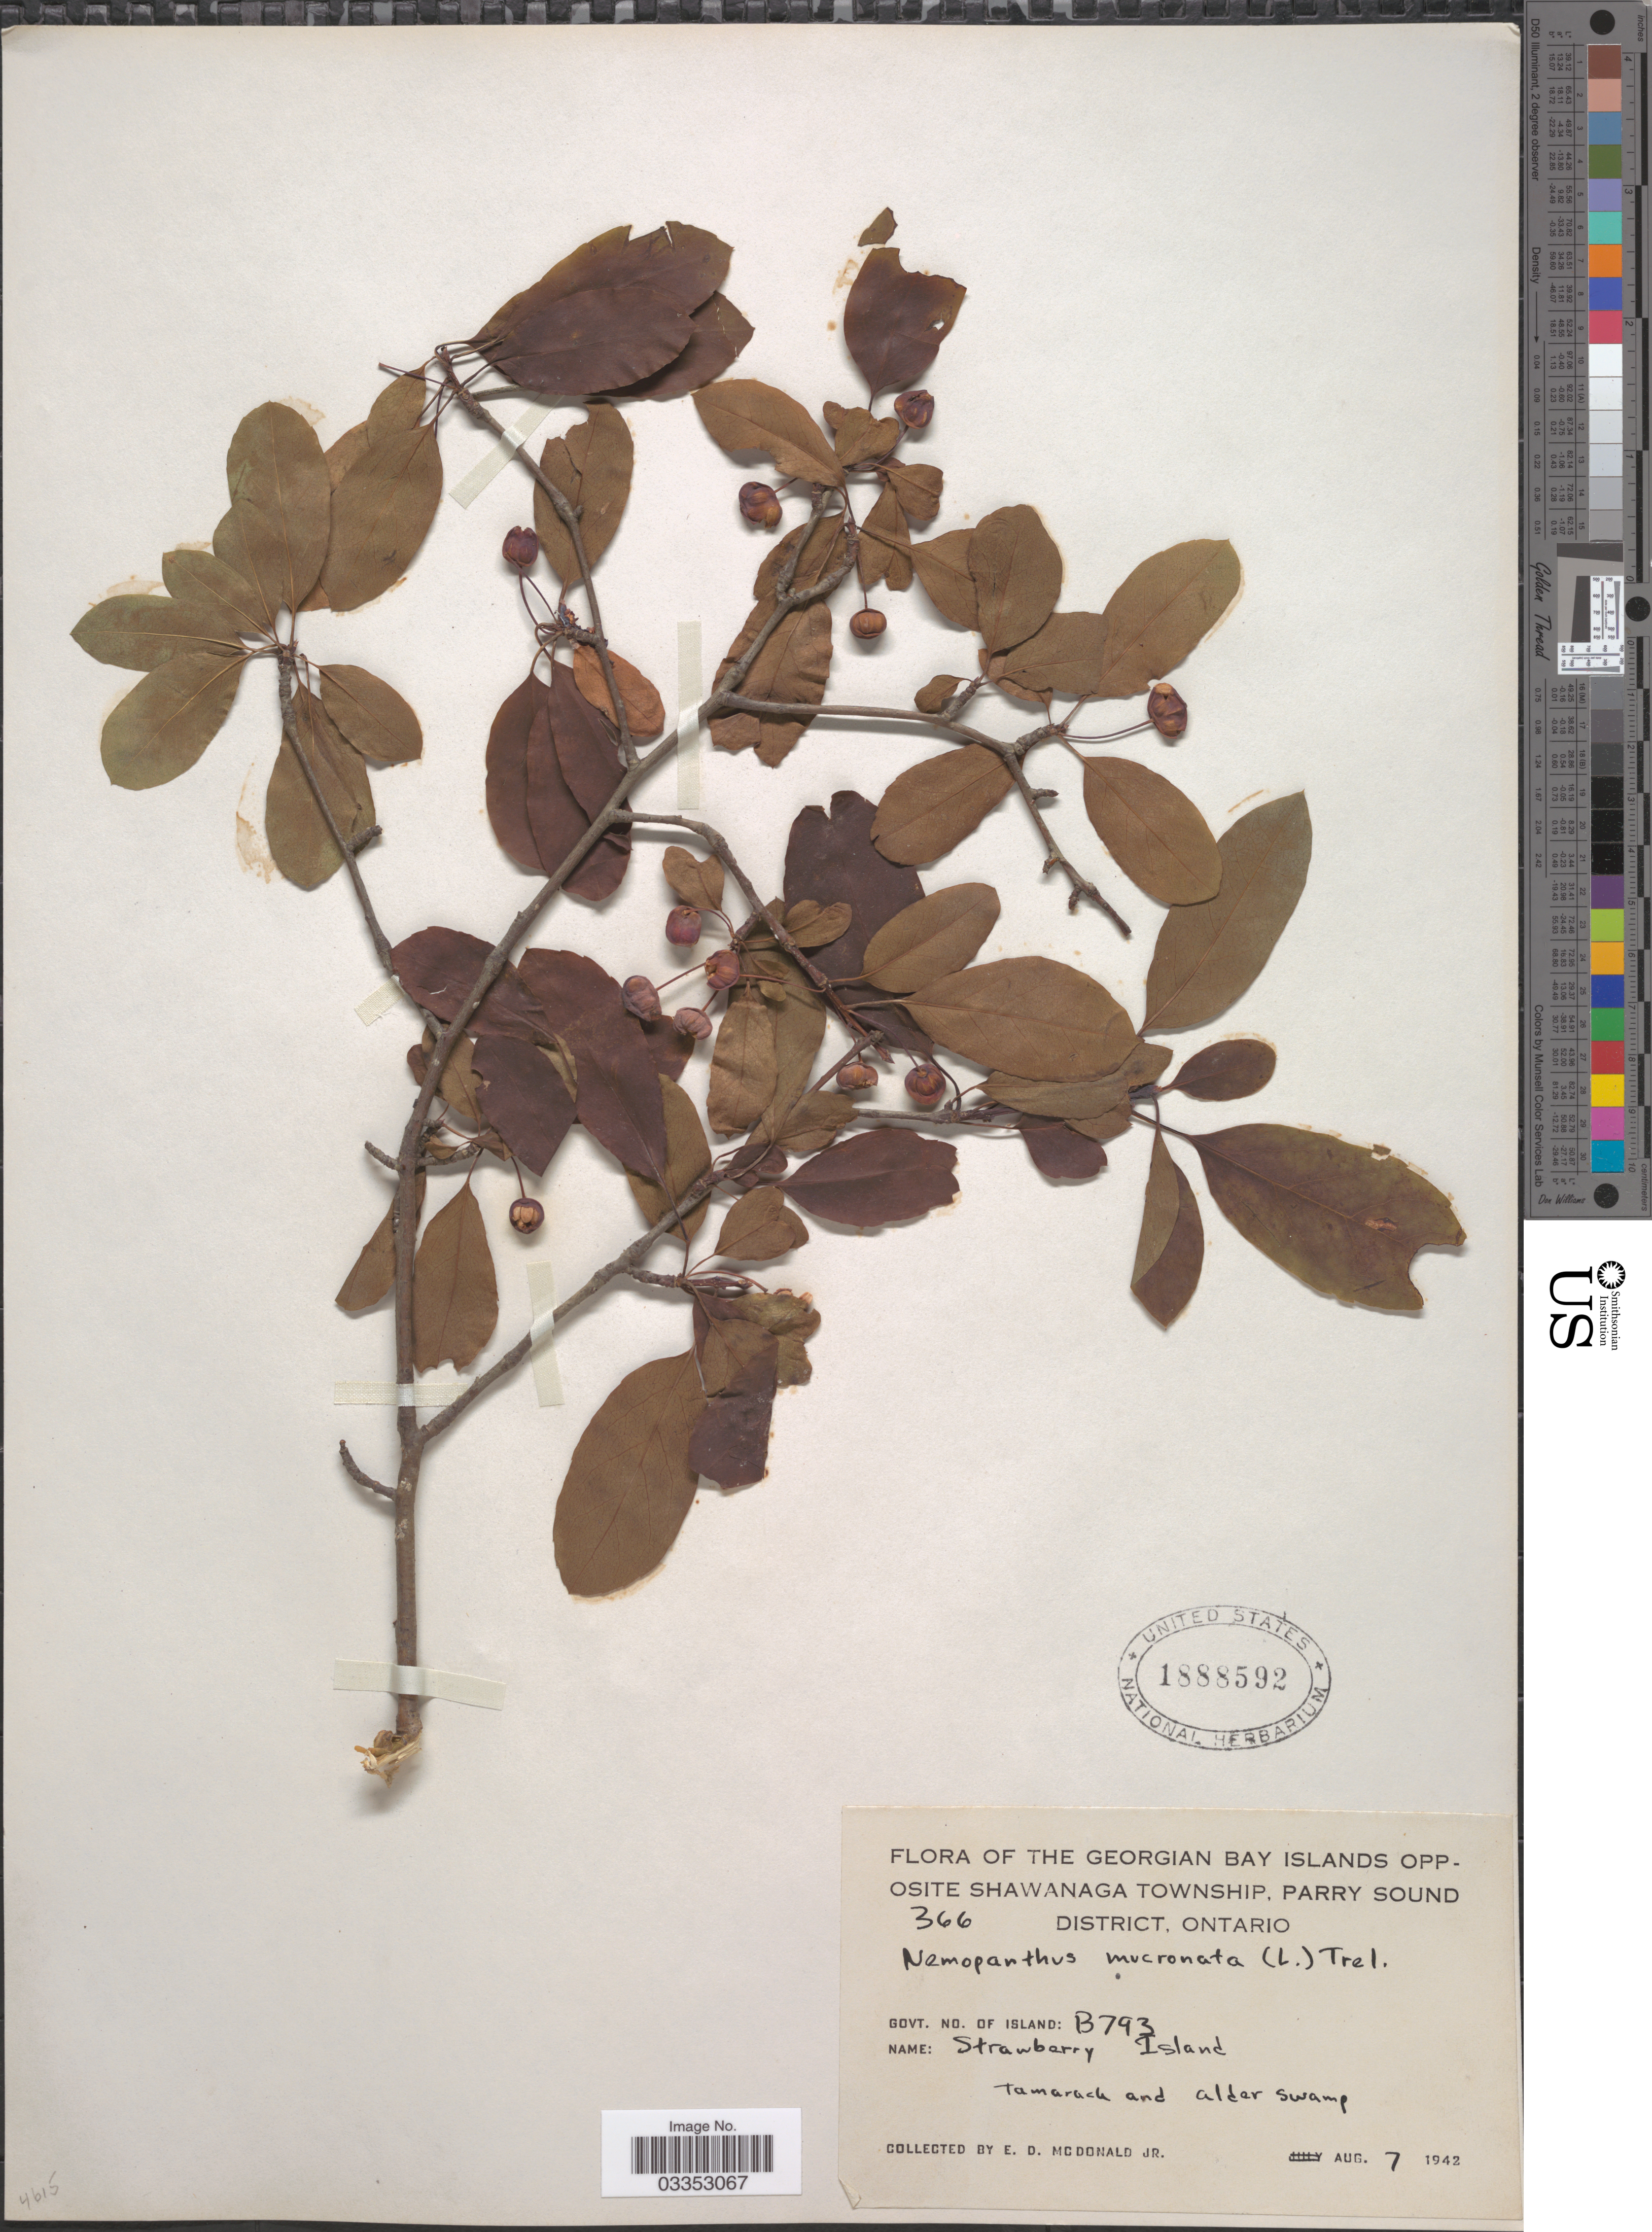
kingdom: Plantae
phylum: Tracheophyta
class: Magnoliopsida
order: Aquifoliales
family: Aquifoliaceae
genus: Nemopanthus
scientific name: Nemopanthus mucronatus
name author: (L.) Trel.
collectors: E. D. McDonald Jr.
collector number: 366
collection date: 1942-08-07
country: Canada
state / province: Ontario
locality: The Georgian Bay Island opposite Shawanaga Township, Parry Sound District. Govt. No. of Island: B793. Strawberry Island tamarach and alder swamp. [unsure placement]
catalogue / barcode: US 1888592